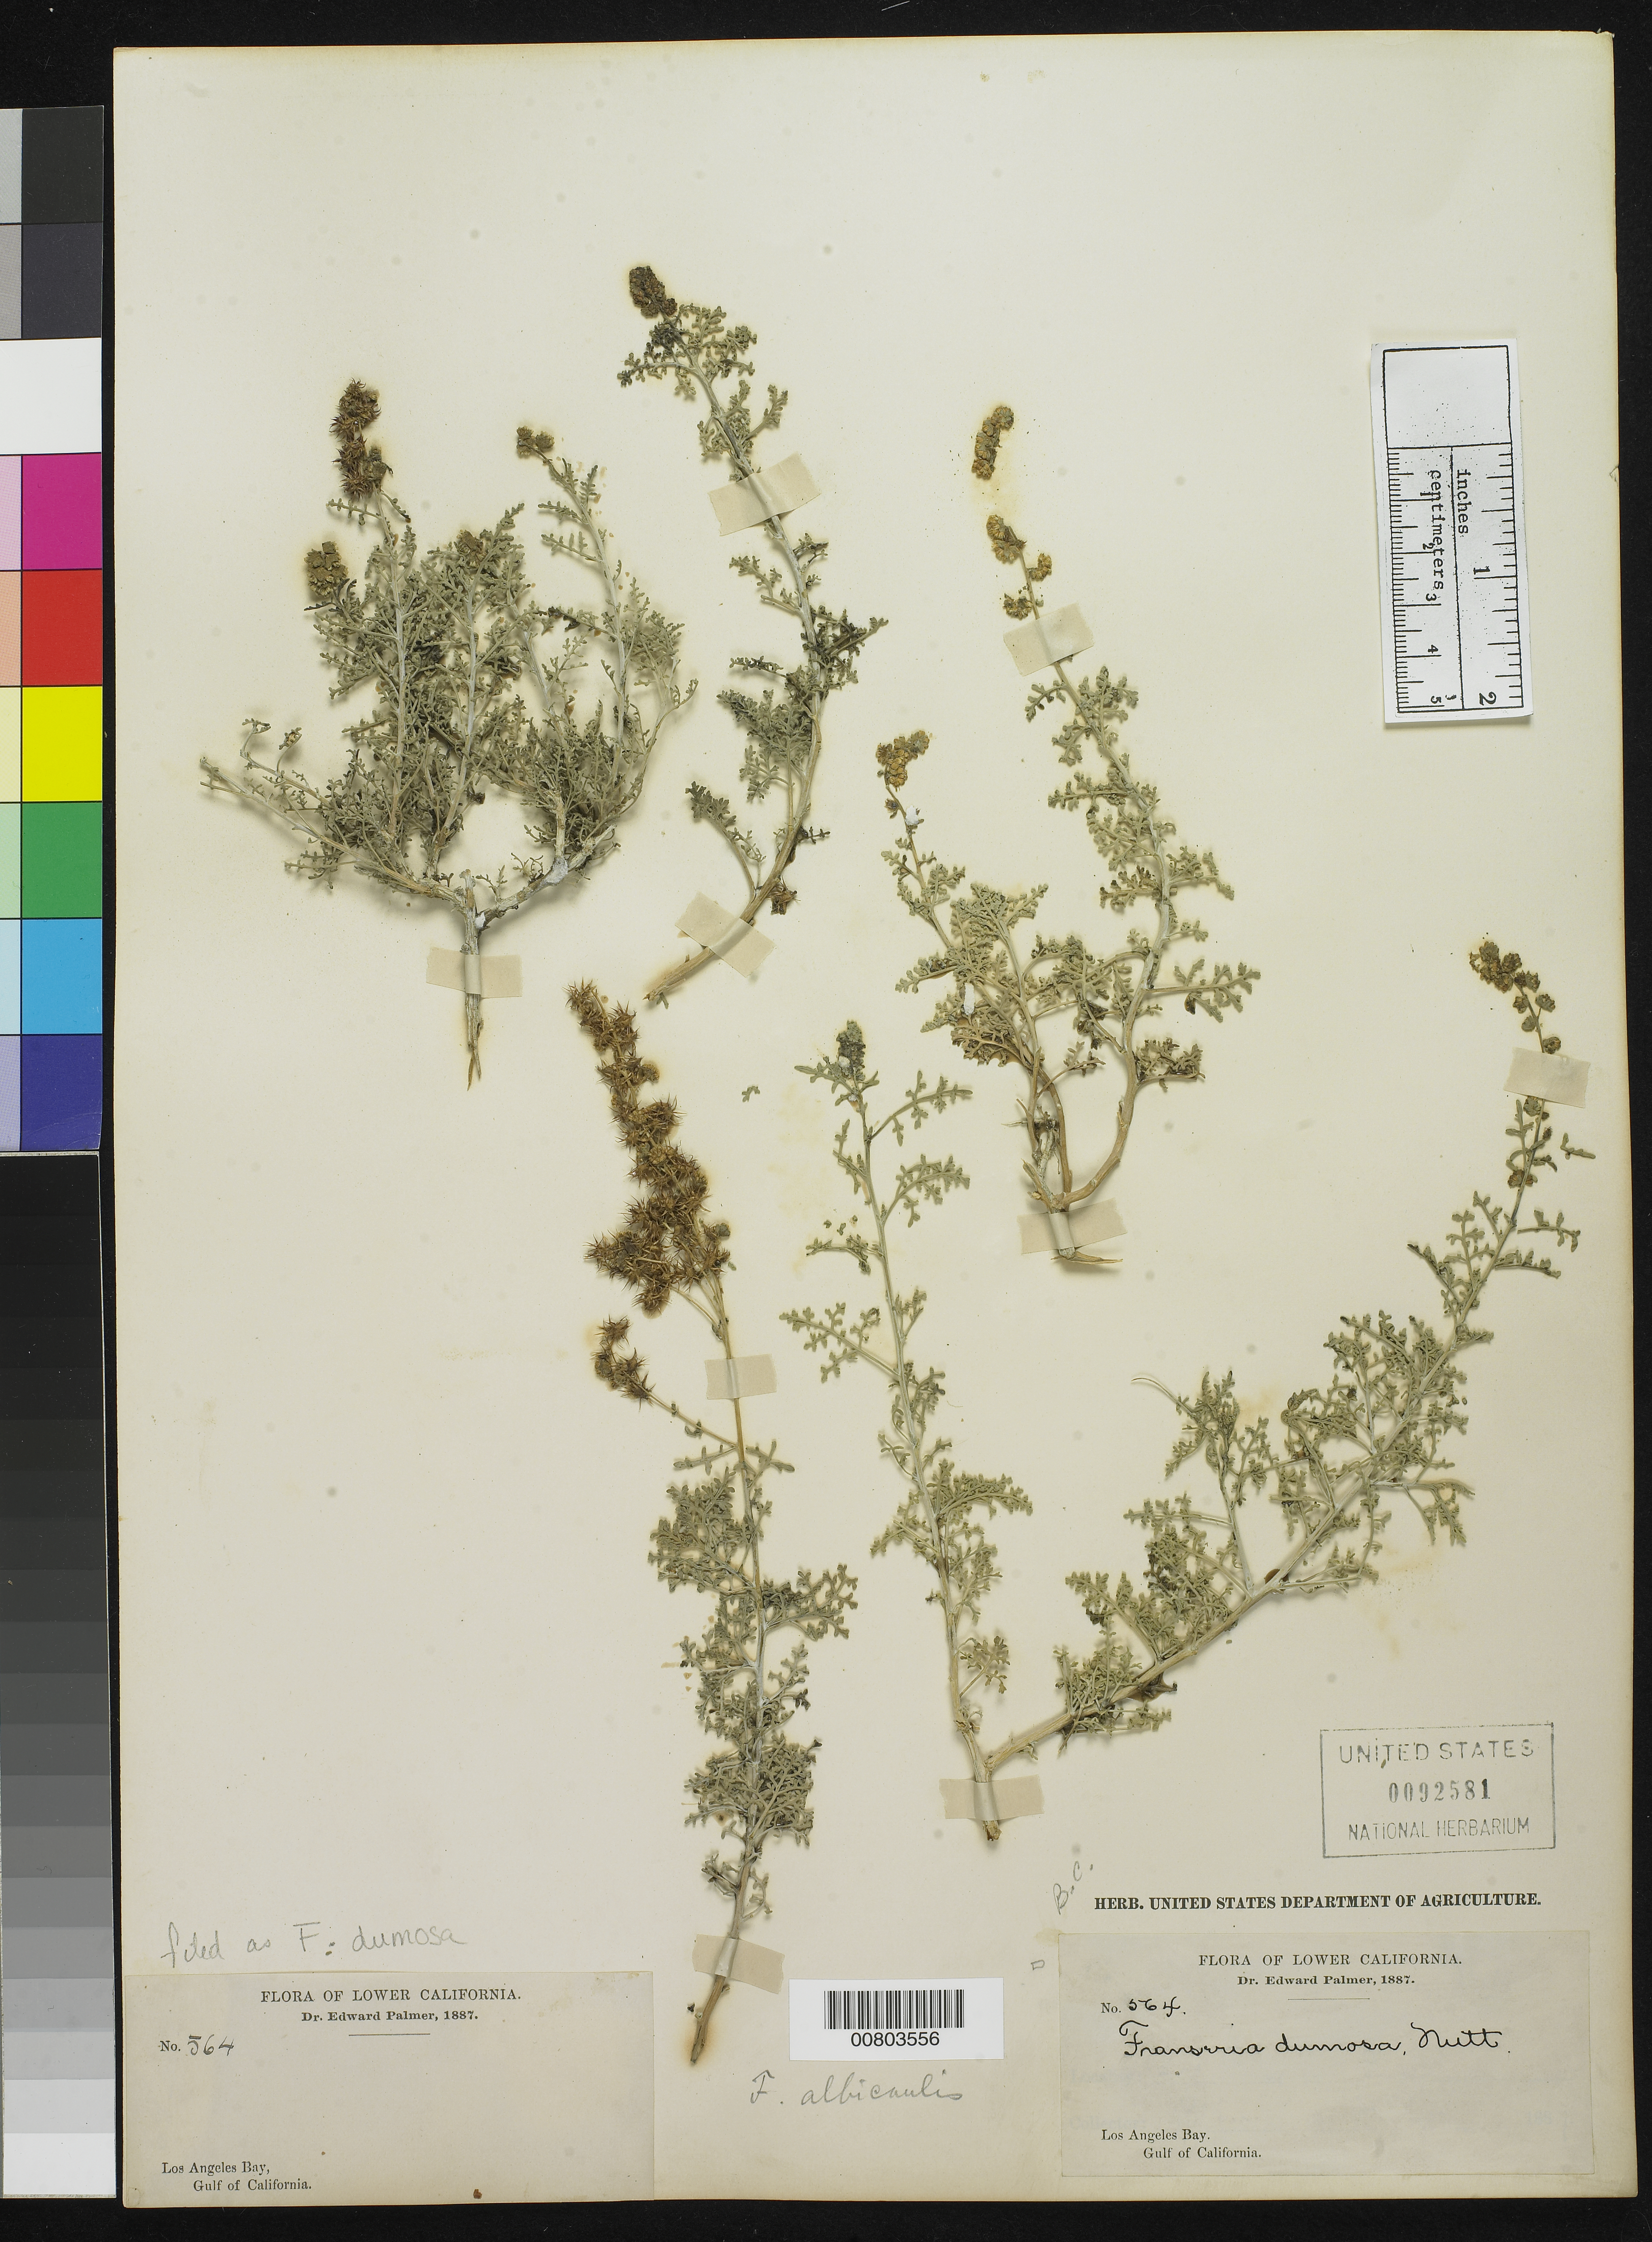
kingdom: Plantae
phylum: Tracheophyta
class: Magnoliopsida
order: Asterales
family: Asteraceae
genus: Franseria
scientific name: Franseria dumosa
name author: A. Gray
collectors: E. Palmer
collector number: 564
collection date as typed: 1887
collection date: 1887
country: Mexico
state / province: Baja California Norte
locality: Los Angeles Bay, Gulf of California, Baja California.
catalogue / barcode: US 92581